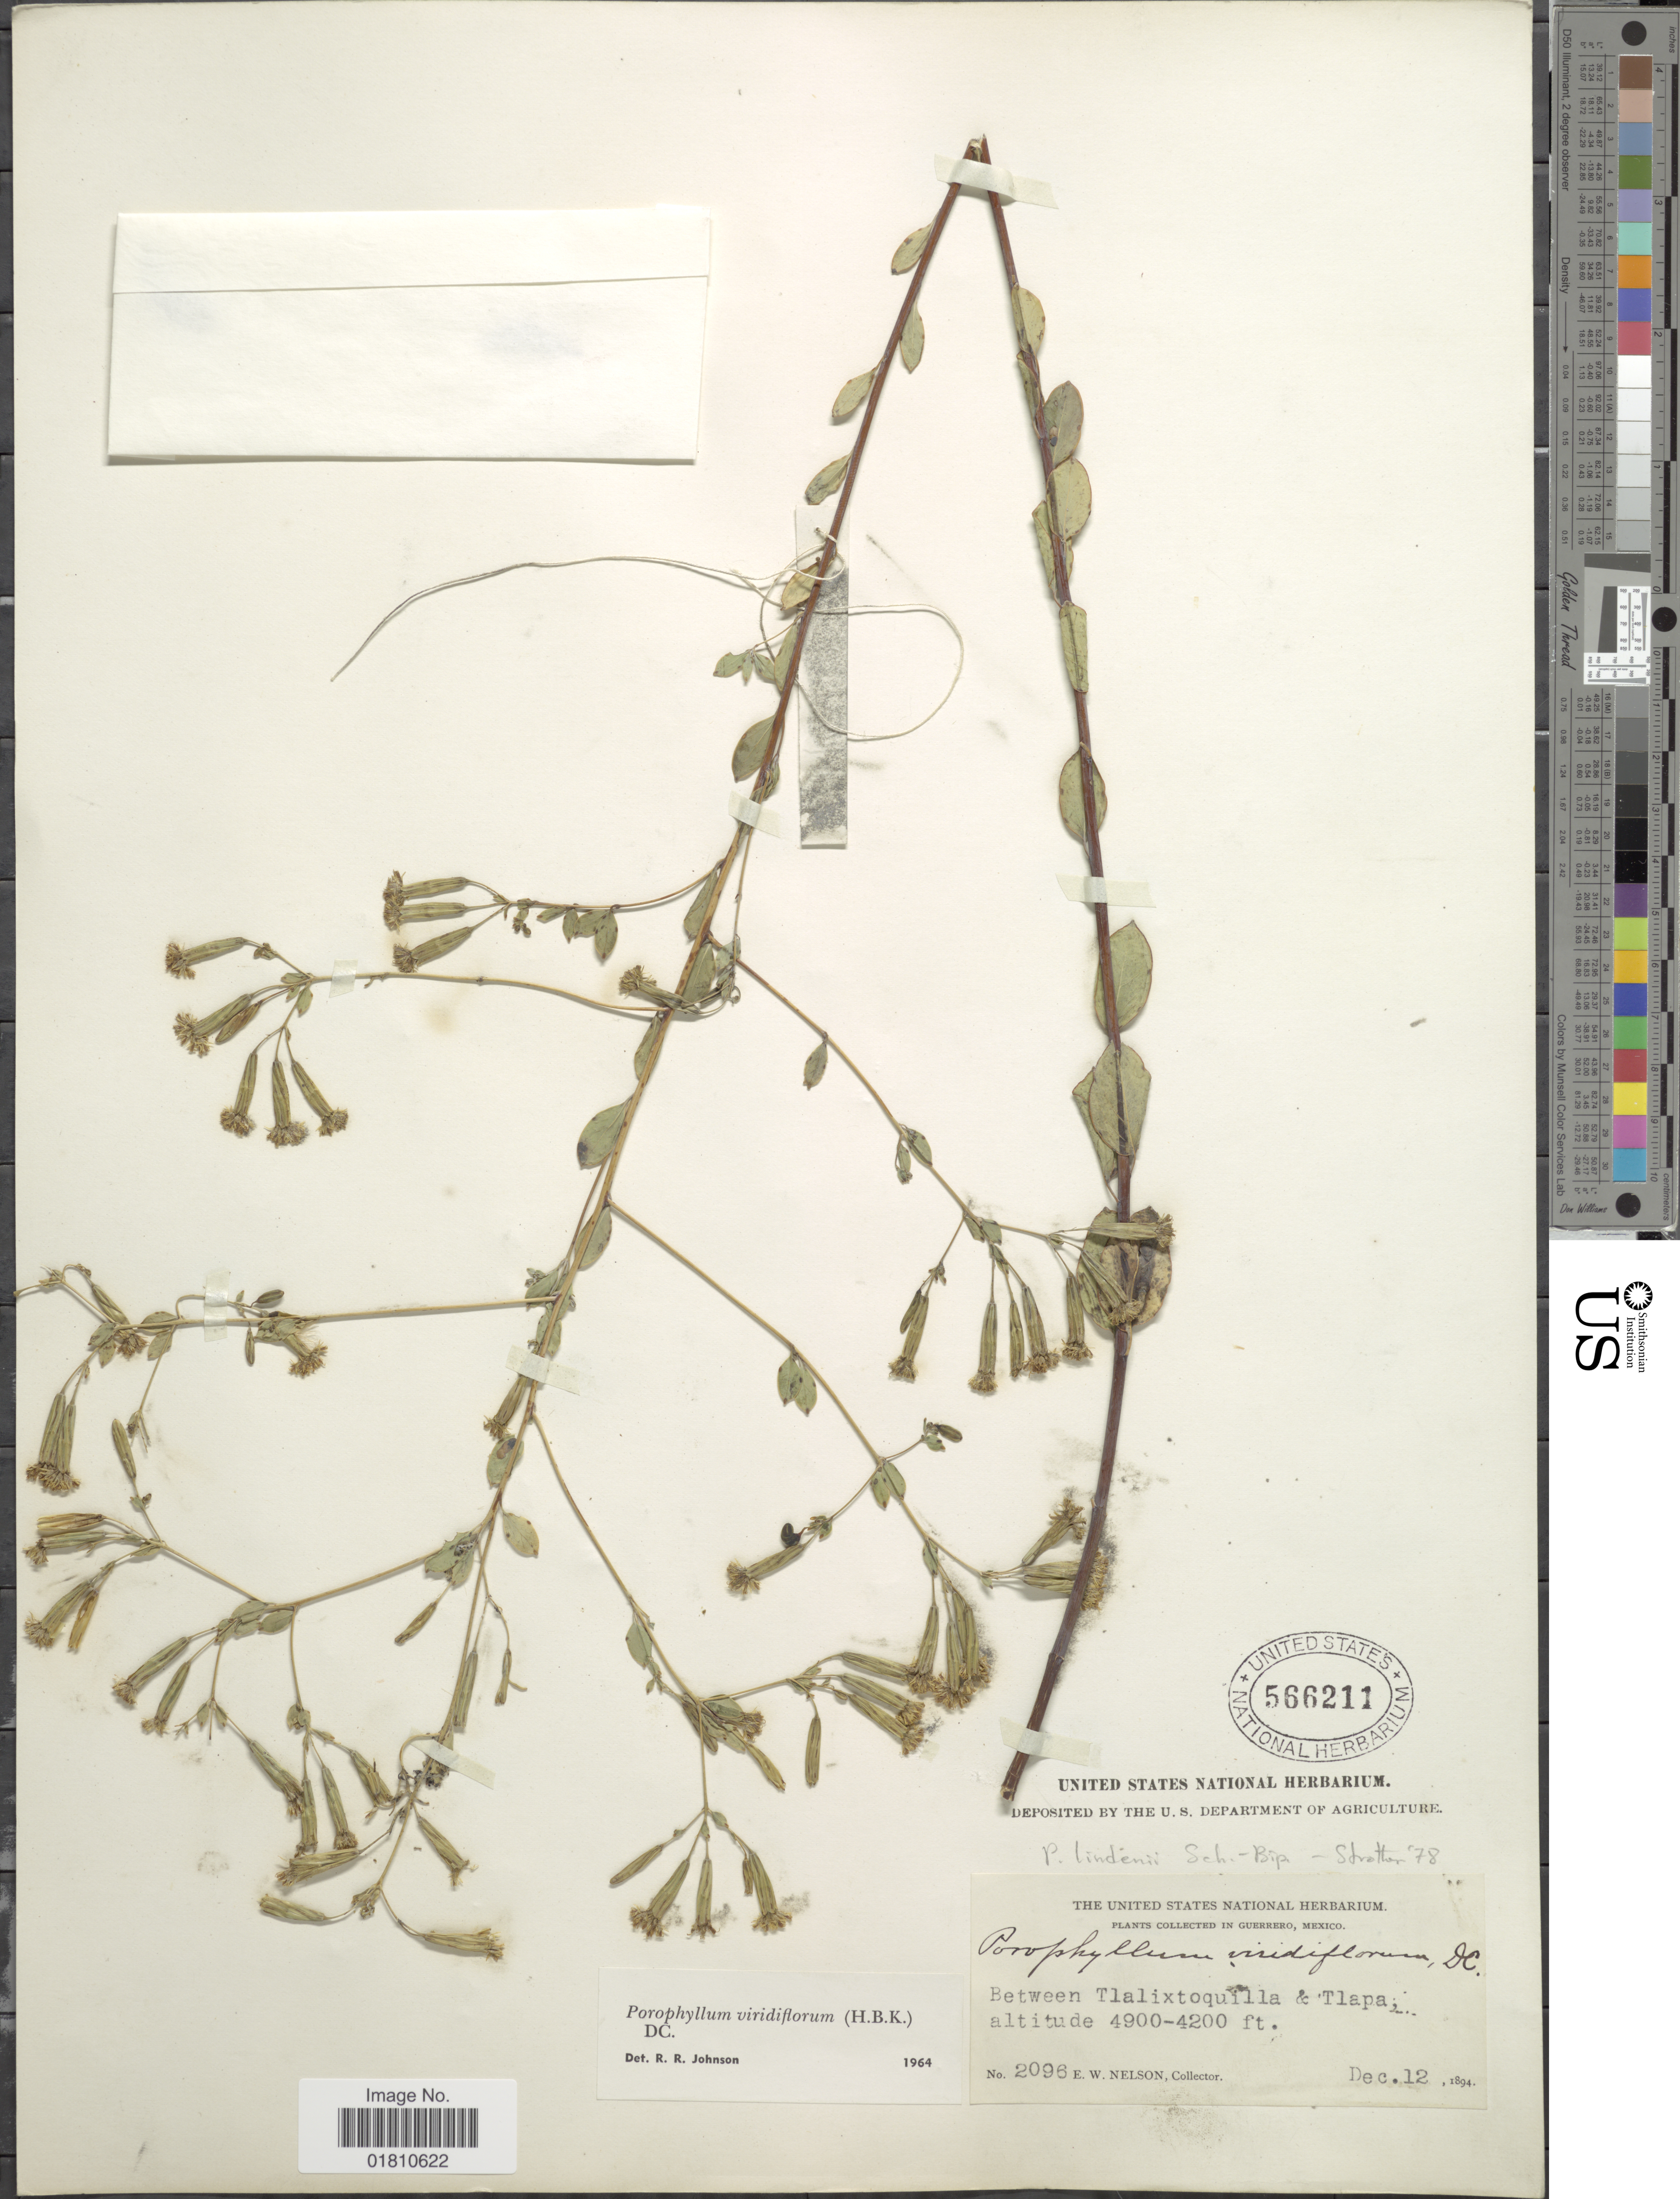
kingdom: Plantae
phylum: Tracheophyta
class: Magnoliopsida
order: Asterales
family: Asteraceae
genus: Porophyllum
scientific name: Porophyllum lindenii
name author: Sch. Bip. ex Seem.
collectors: E. W. Nelson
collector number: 2096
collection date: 1894-12-12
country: Mexico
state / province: Guerrero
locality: Between Tlalixtoquilla & Tlapa.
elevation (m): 1280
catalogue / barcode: US 566211